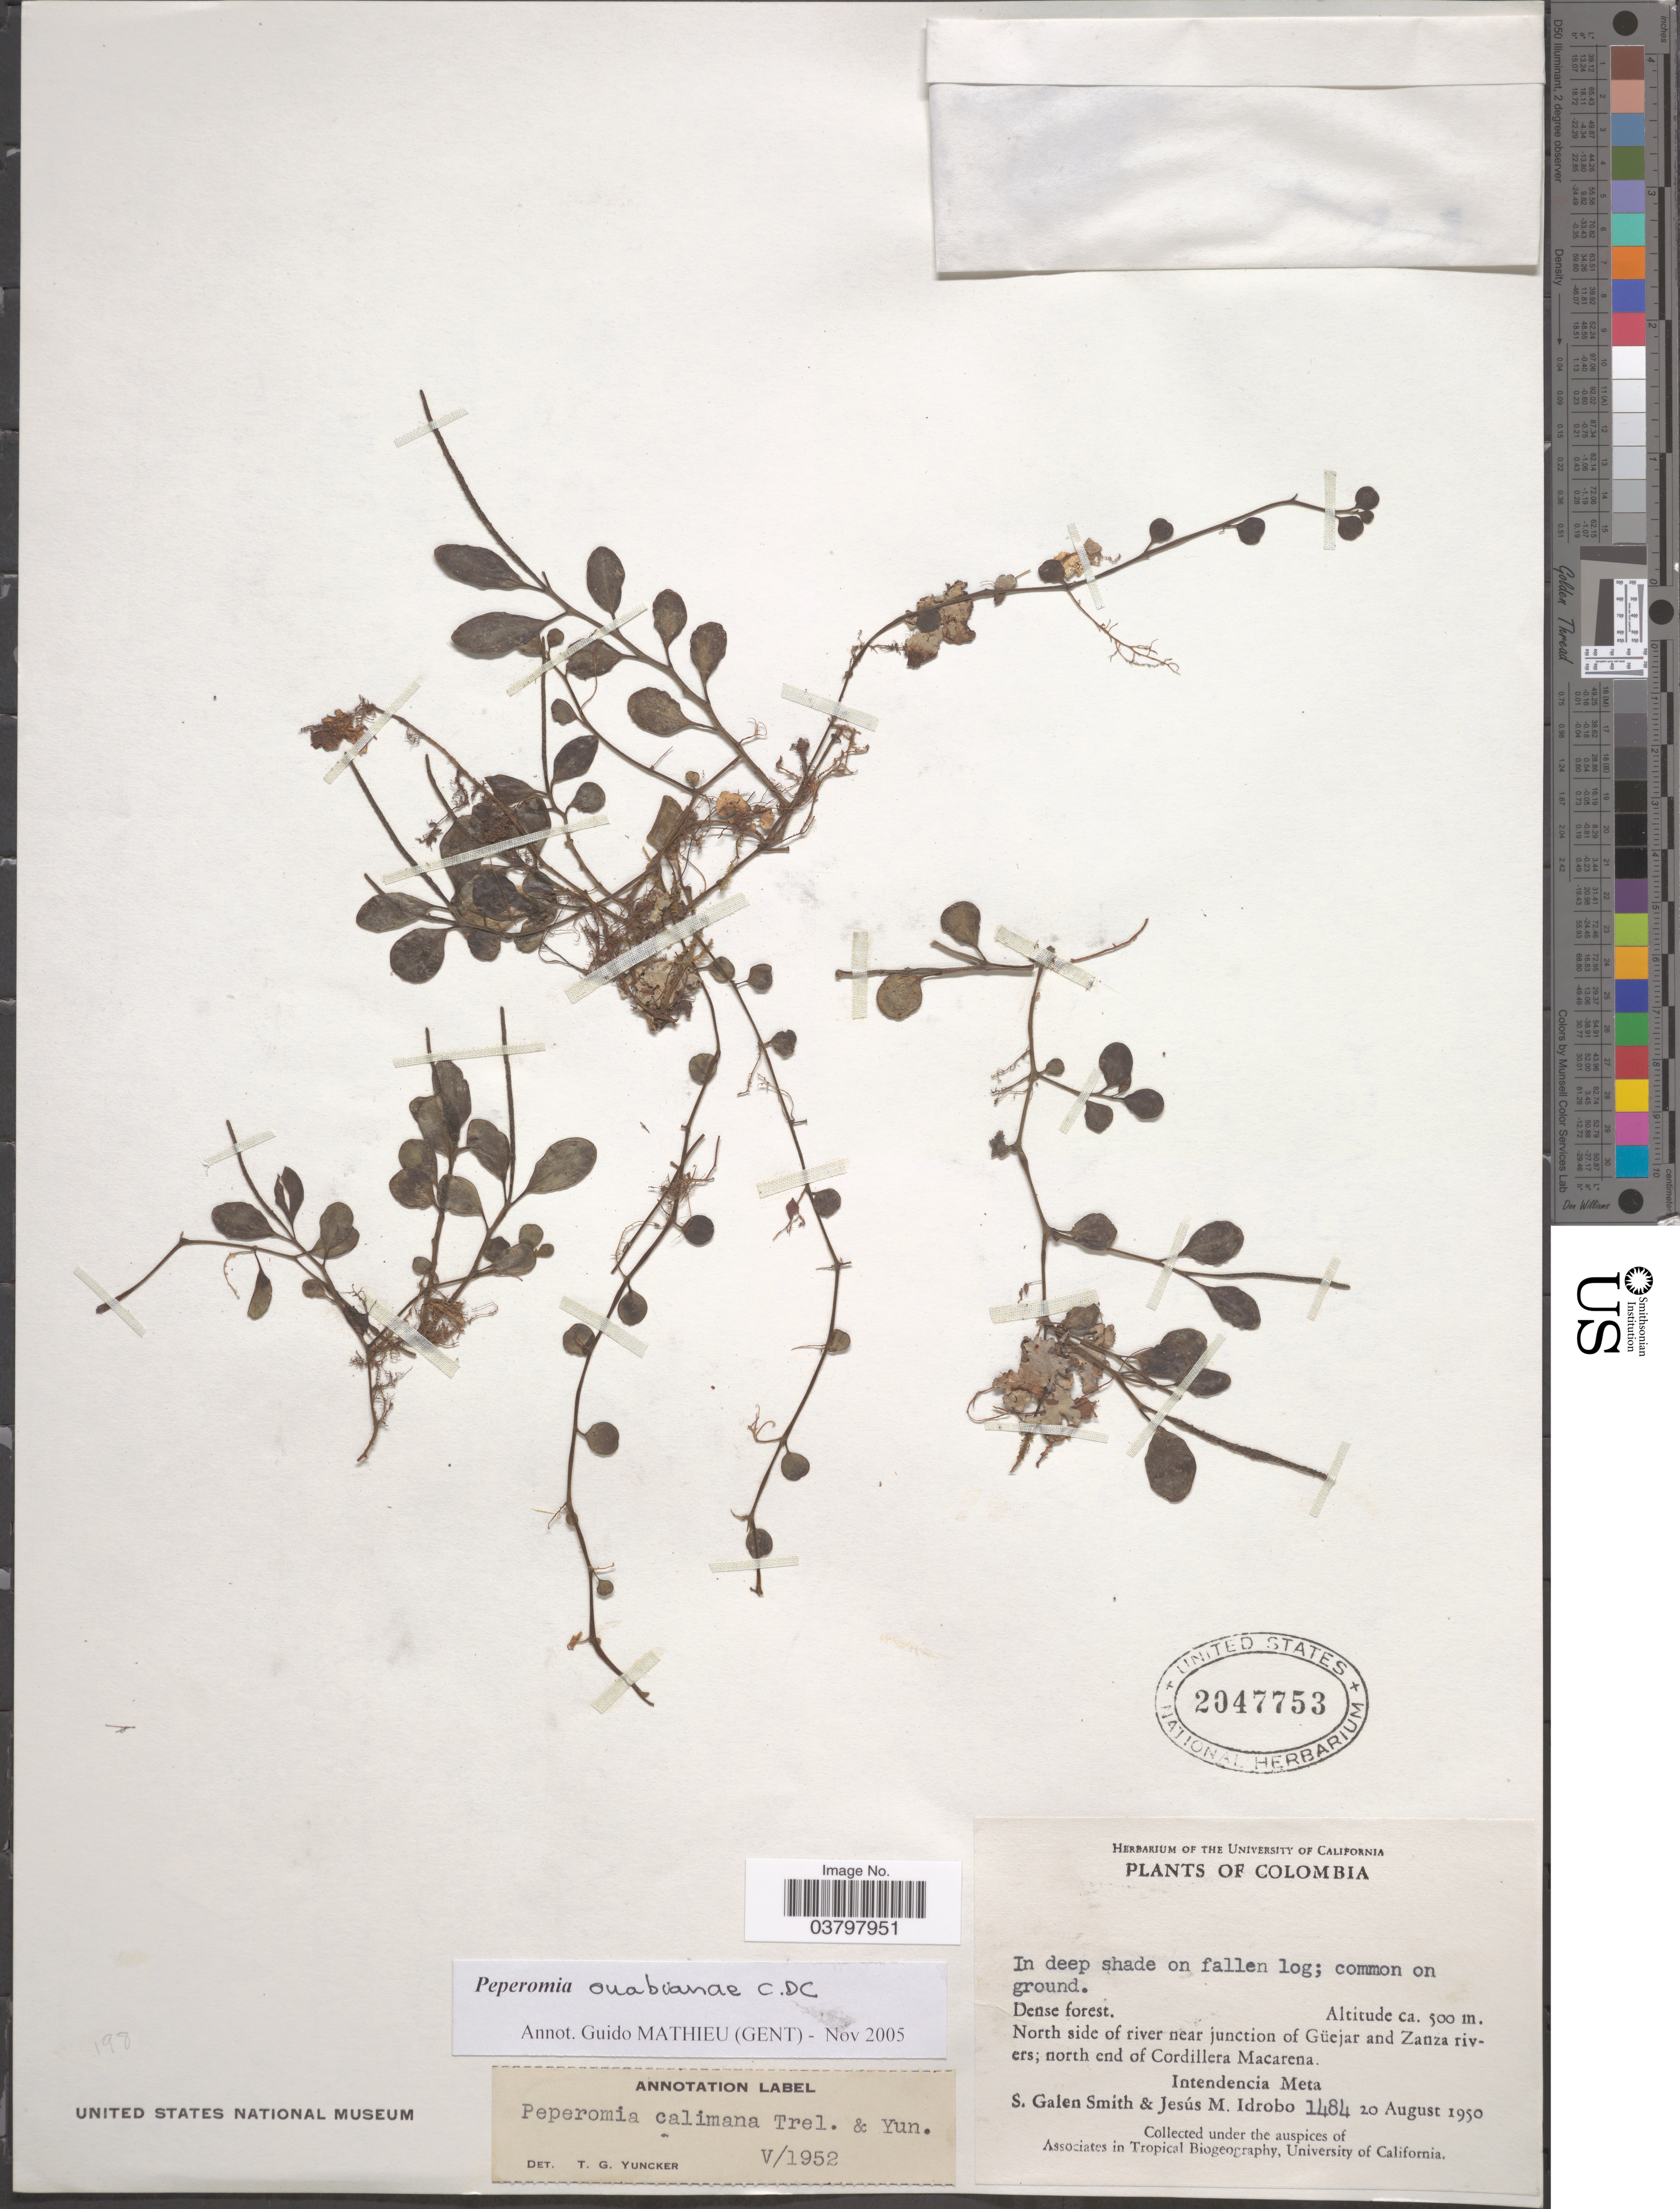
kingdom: Plantae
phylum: Tracheophyta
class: Magnoliopsida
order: Piperales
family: Piperaceae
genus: Peperomia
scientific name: Peperomia ouabianae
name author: C. DC.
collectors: S. G. Smith & J. M. Idrobo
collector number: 1484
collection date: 1950-08-20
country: Colombia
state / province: Meta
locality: North side of river near junction of Güejar and Zanza rivers; north end of Cordillera Macarena. Intendencia Meta.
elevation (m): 500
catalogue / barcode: US 2047753